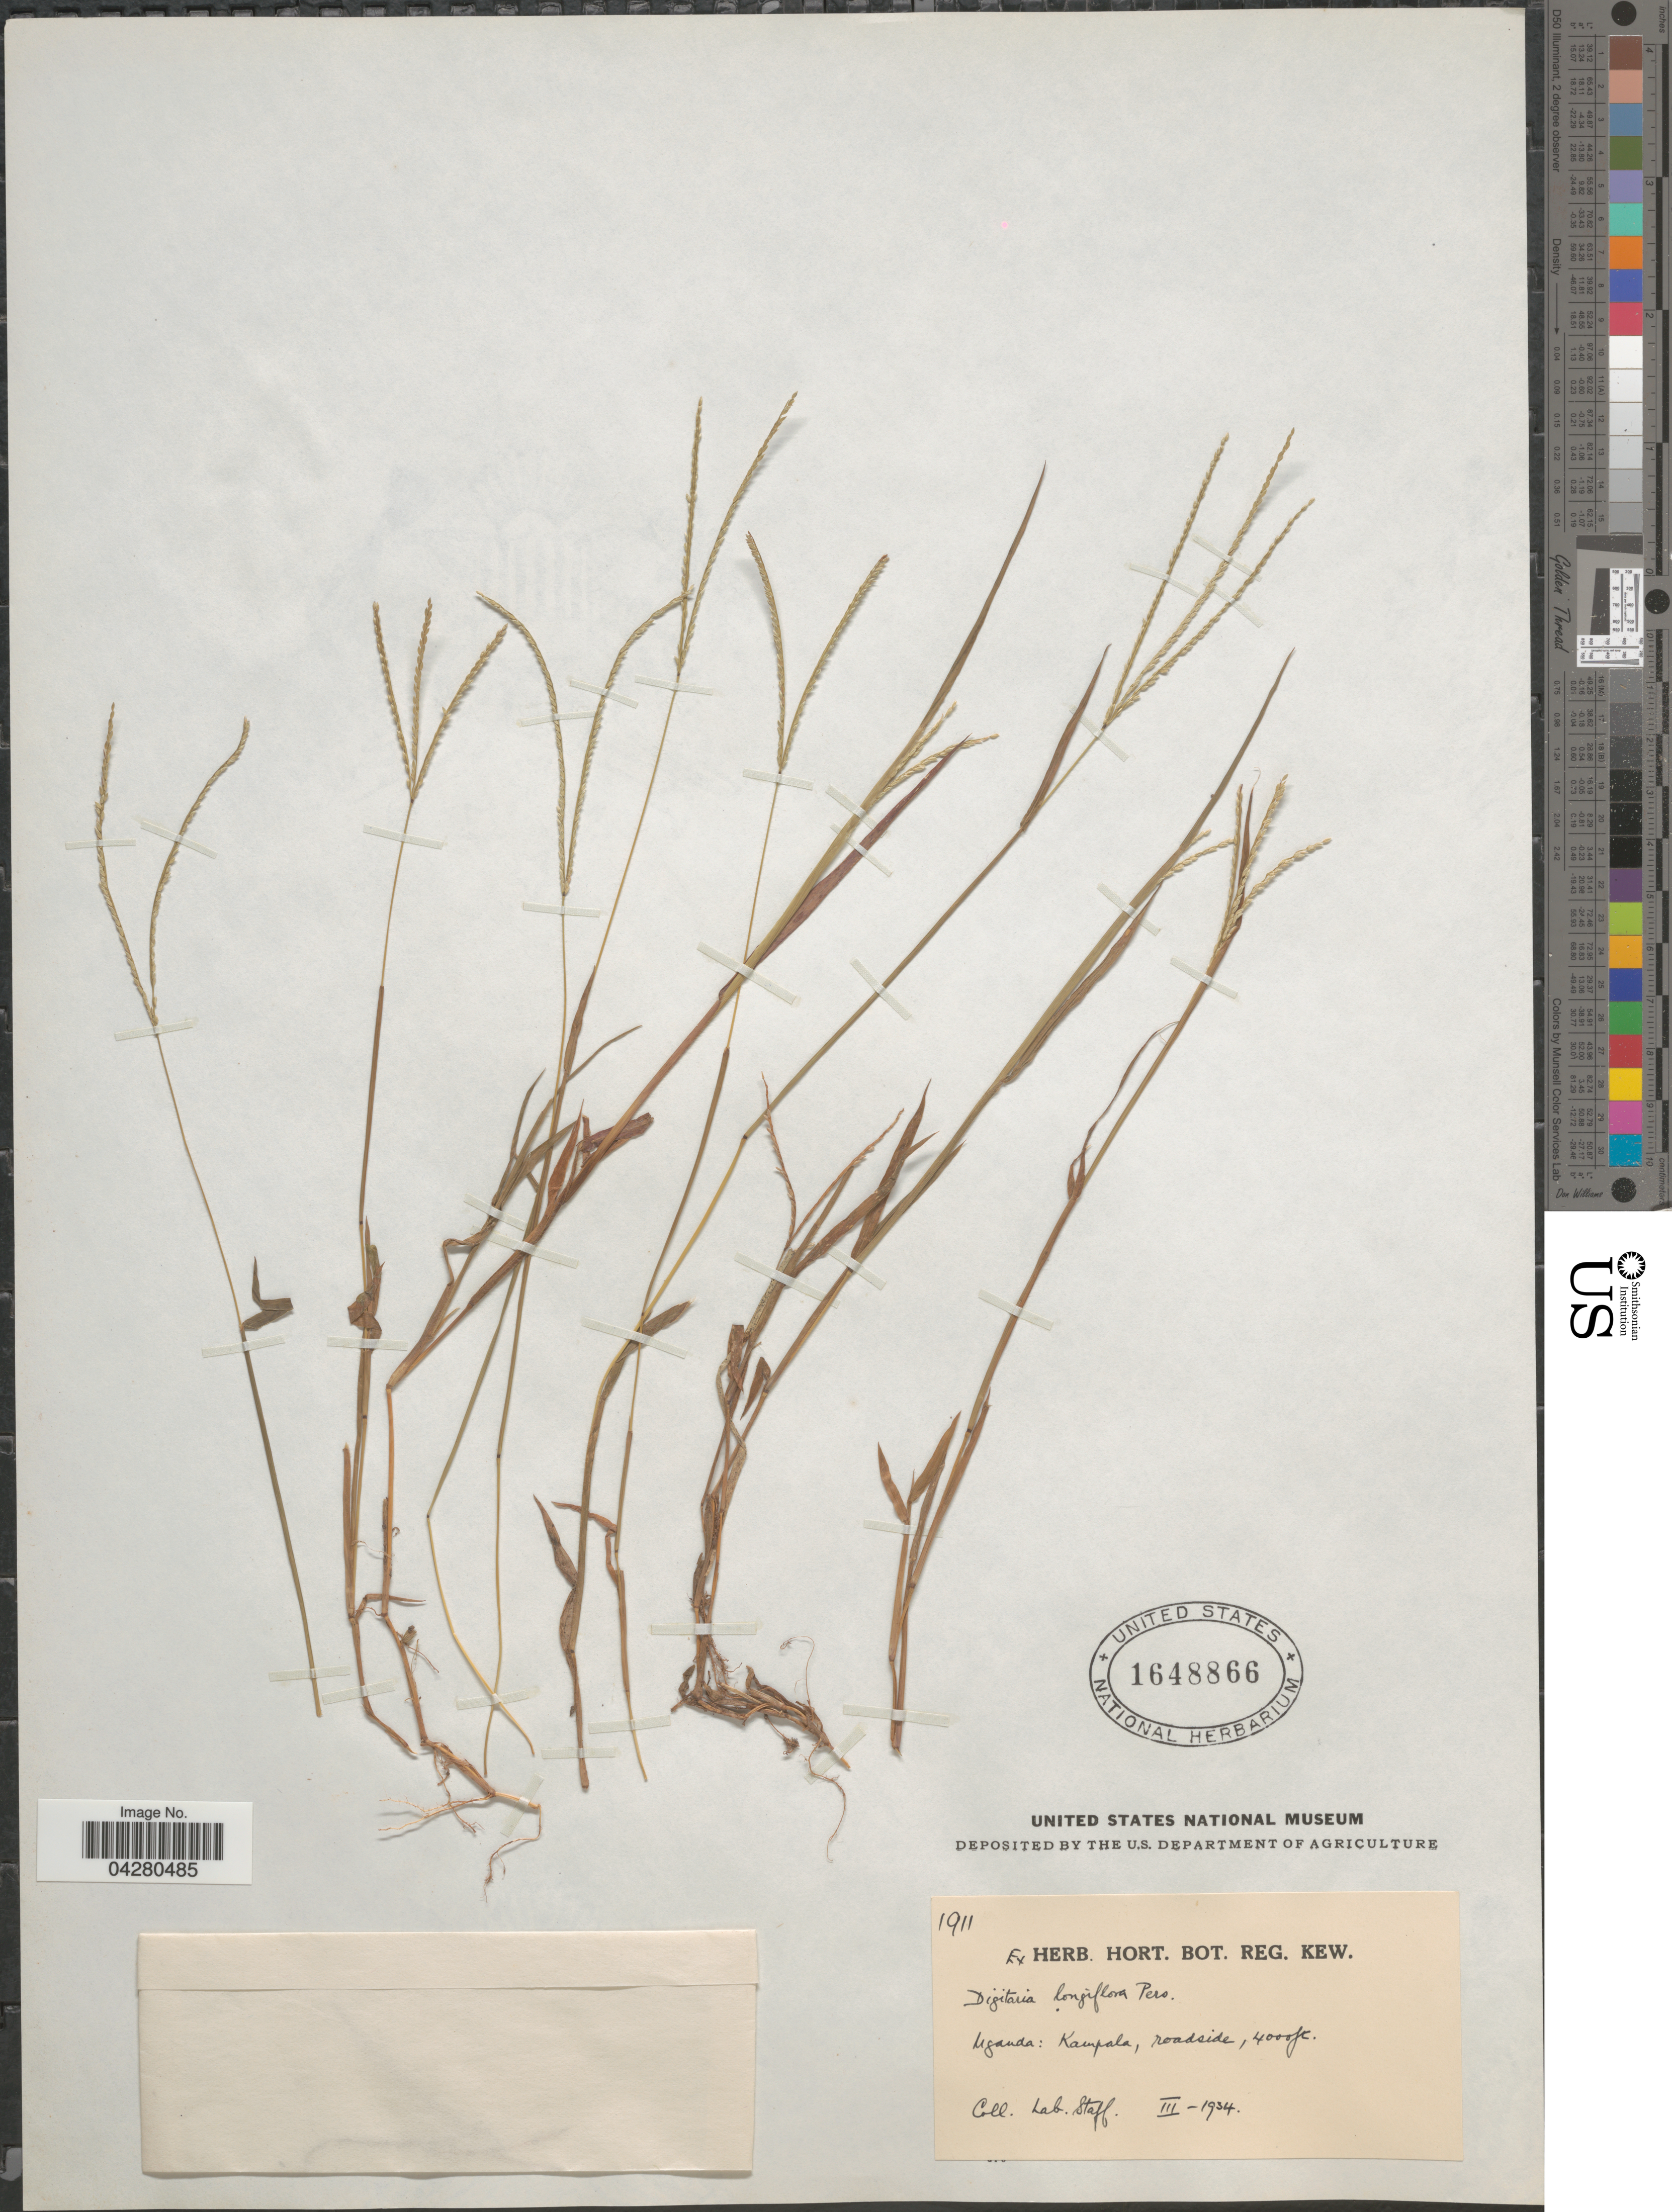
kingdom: Plantae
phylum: Tracheophyta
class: Liliopsida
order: Poales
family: Poaceae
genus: Digitaria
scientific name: Digitaria longiflora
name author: (Retz.) Pers.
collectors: Lab. Staff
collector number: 1911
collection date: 1934-03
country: Uganda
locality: Kampala, roadside.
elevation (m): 1219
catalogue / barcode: US 1648866